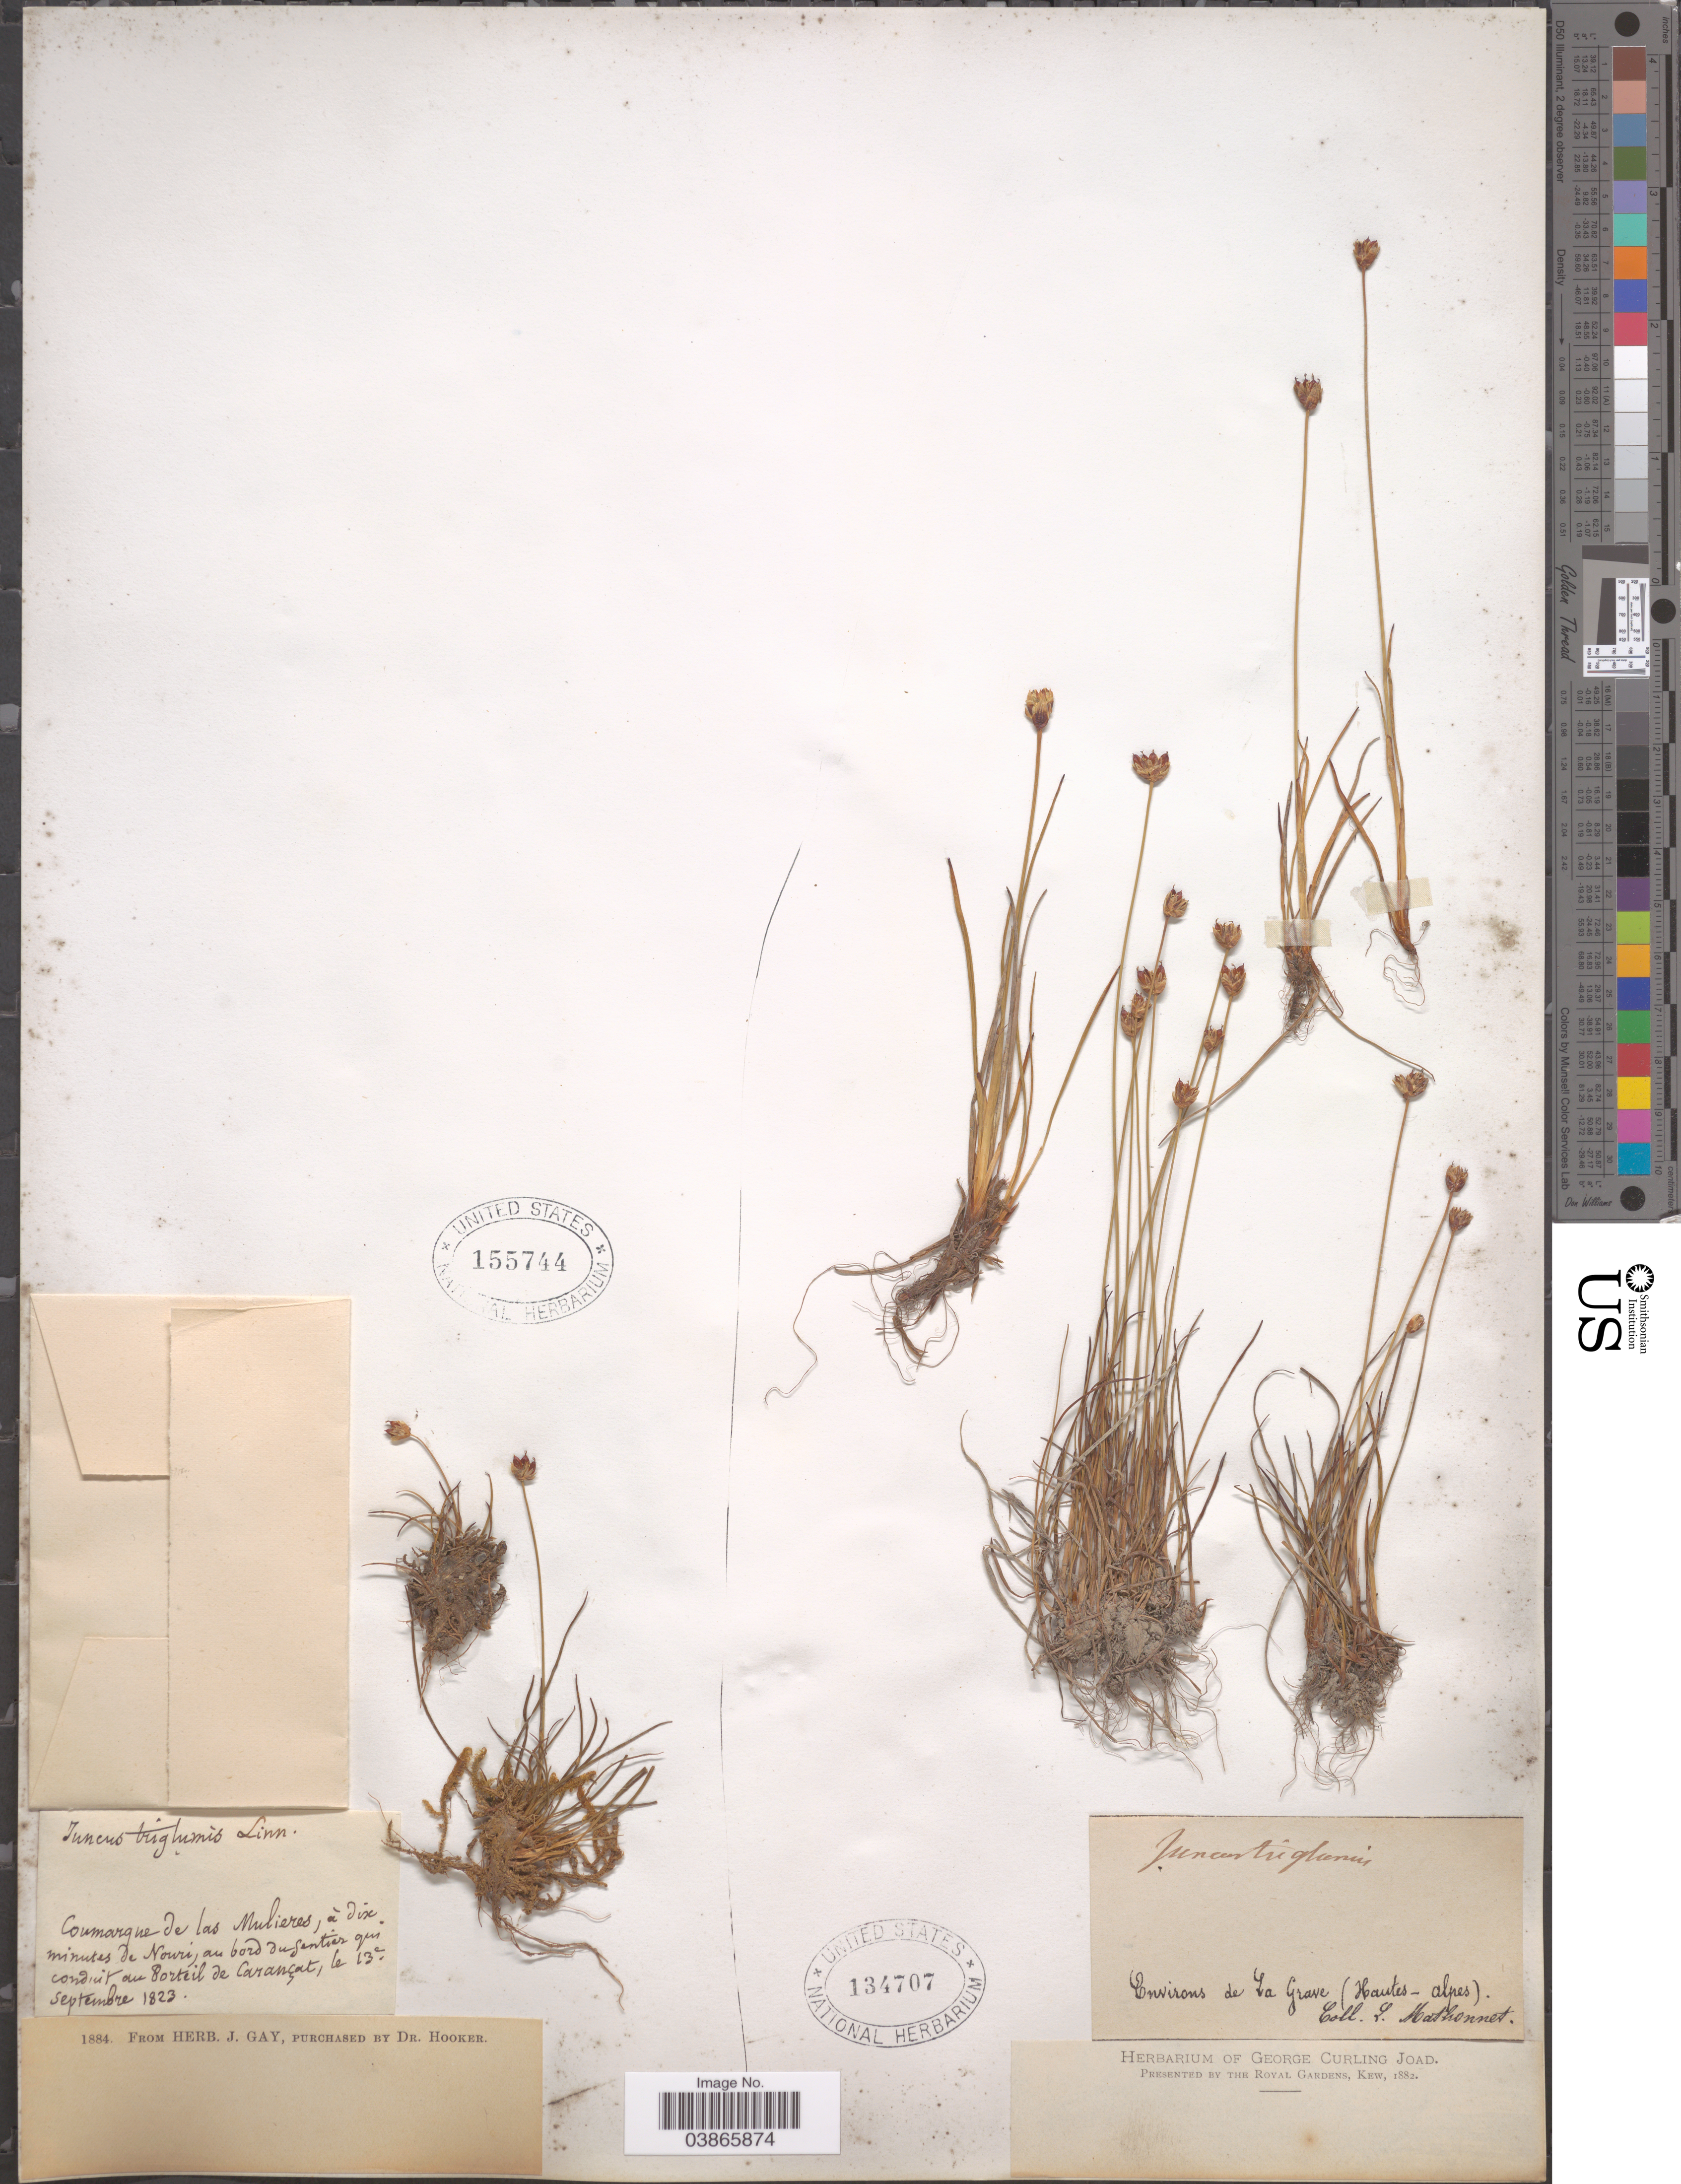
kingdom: Plantae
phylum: Tracheophyta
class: Liliopsida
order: Poales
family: Juncaceae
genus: Juncus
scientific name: Juncus triglumis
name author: L.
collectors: ex herb. J. Gay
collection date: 1923-09-13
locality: Conmarque de las Mulieres, à díx minutes de Nouri, au bord du Sentier qui condiut au Forteil [interpreted] de Carançat.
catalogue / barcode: US 155744